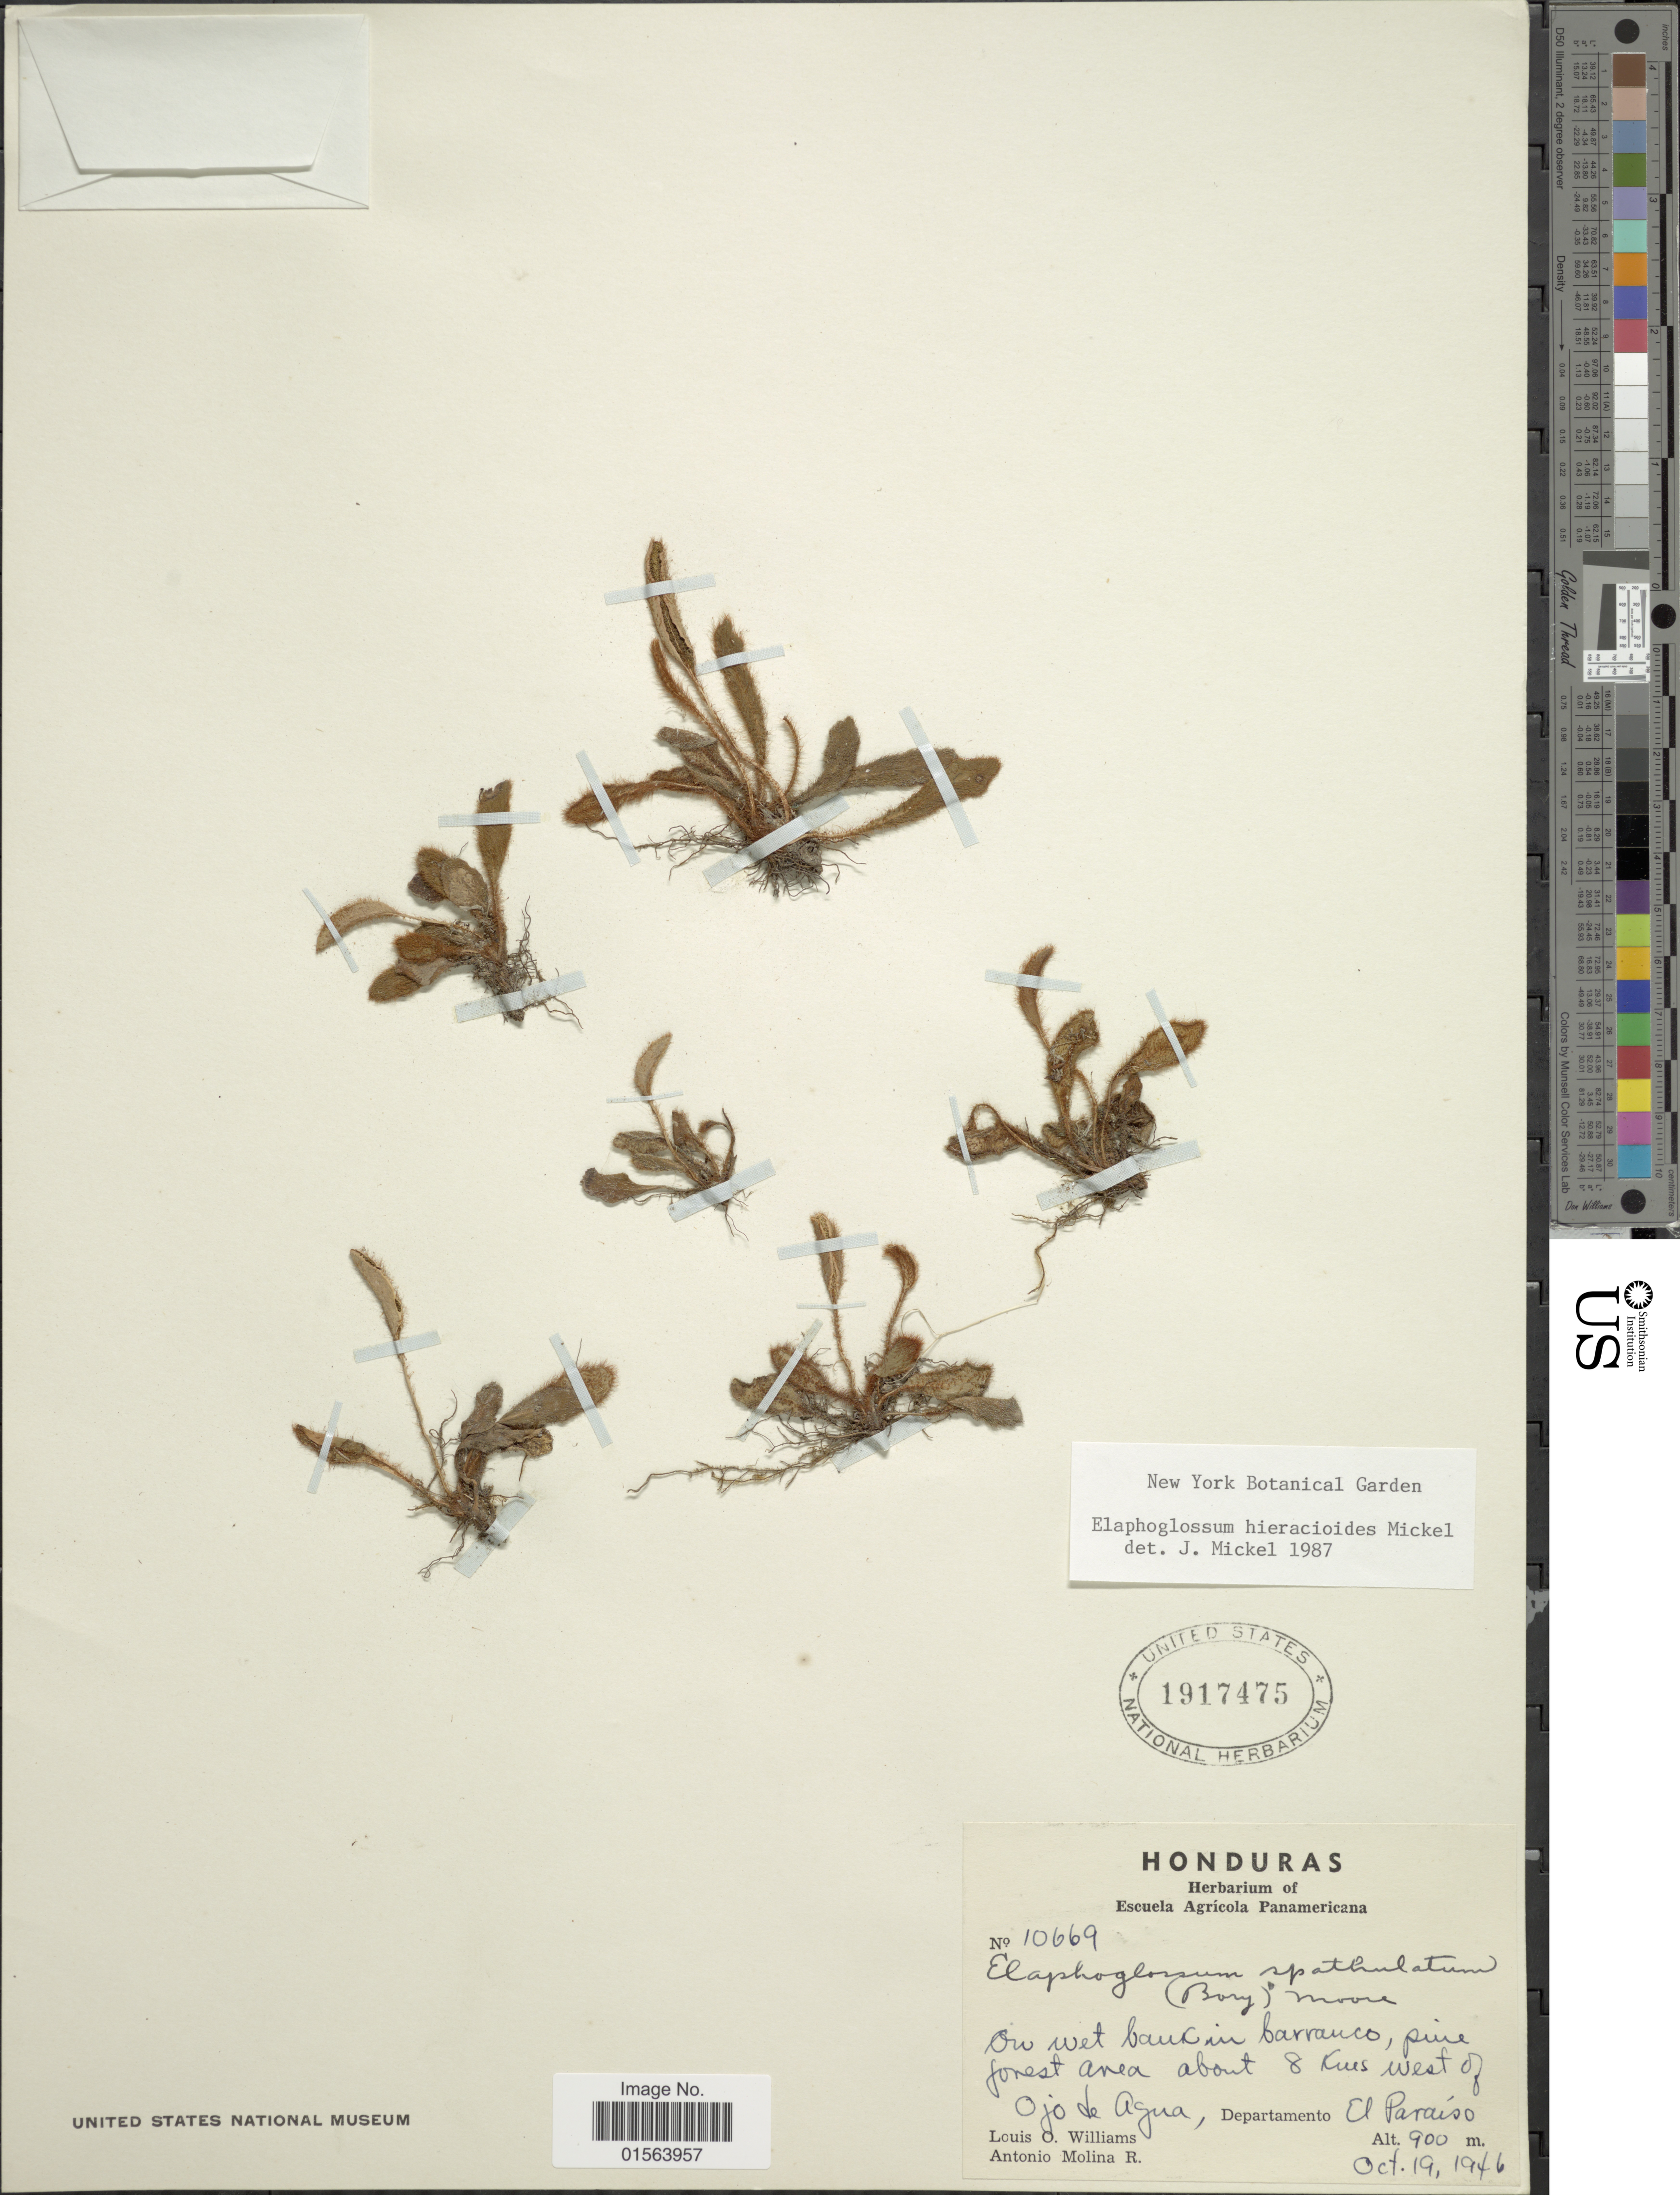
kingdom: Plantae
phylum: Tracheophyta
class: Polypodiopsida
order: Polypodiales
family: Dryopteridaceae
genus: Elaphoglossum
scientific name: Elaphoglossum hieracioides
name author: Mickel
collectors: L. O. Williams & A. Molina R.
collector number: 10669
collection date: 1946-10-19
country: Honduras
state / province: El Paraíso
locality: About 8 kms west of Ojo de Agua, Departamento El Paraiso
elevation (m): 900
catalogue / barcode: US 1917475